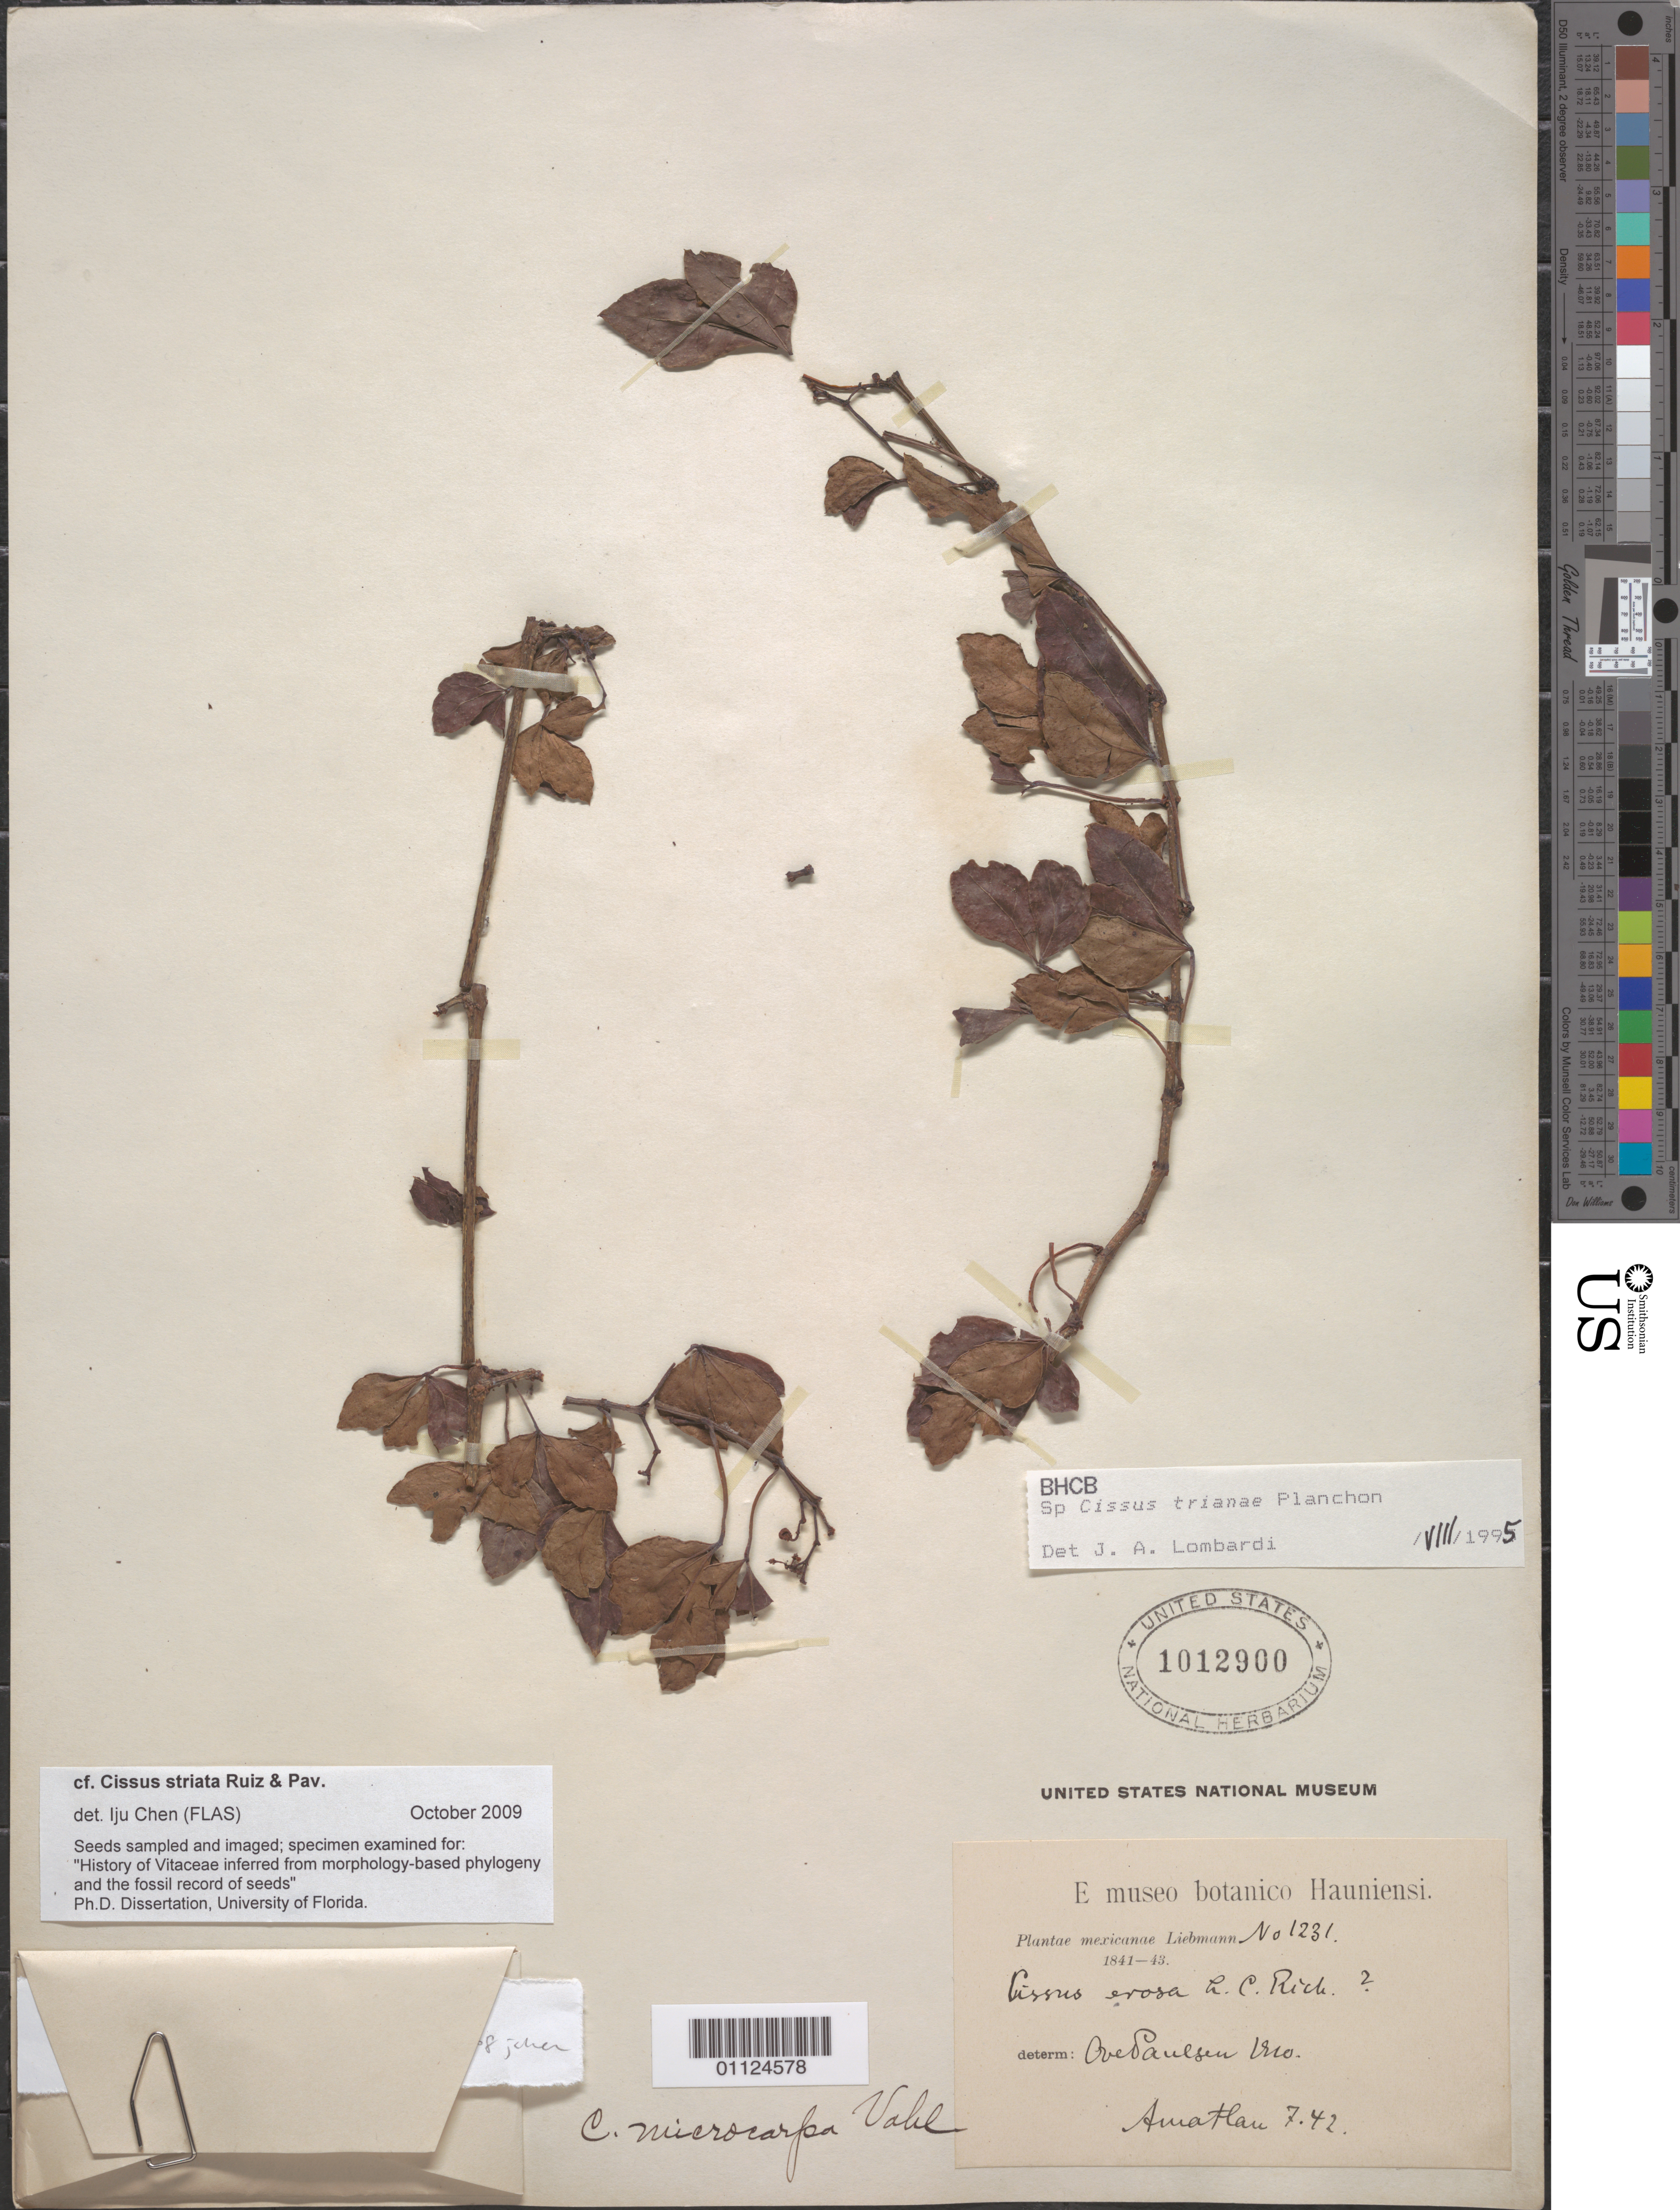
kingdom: Plantae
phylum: Tracheophyta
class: Magnoliopsida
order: Vitales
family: Vitaceae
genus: Cissus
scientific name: Cissus striata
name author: Ruiz & Pav.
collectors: F. M. Liebmann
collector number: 1231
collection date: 1842-07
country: Mexico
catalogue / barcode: US 1012900